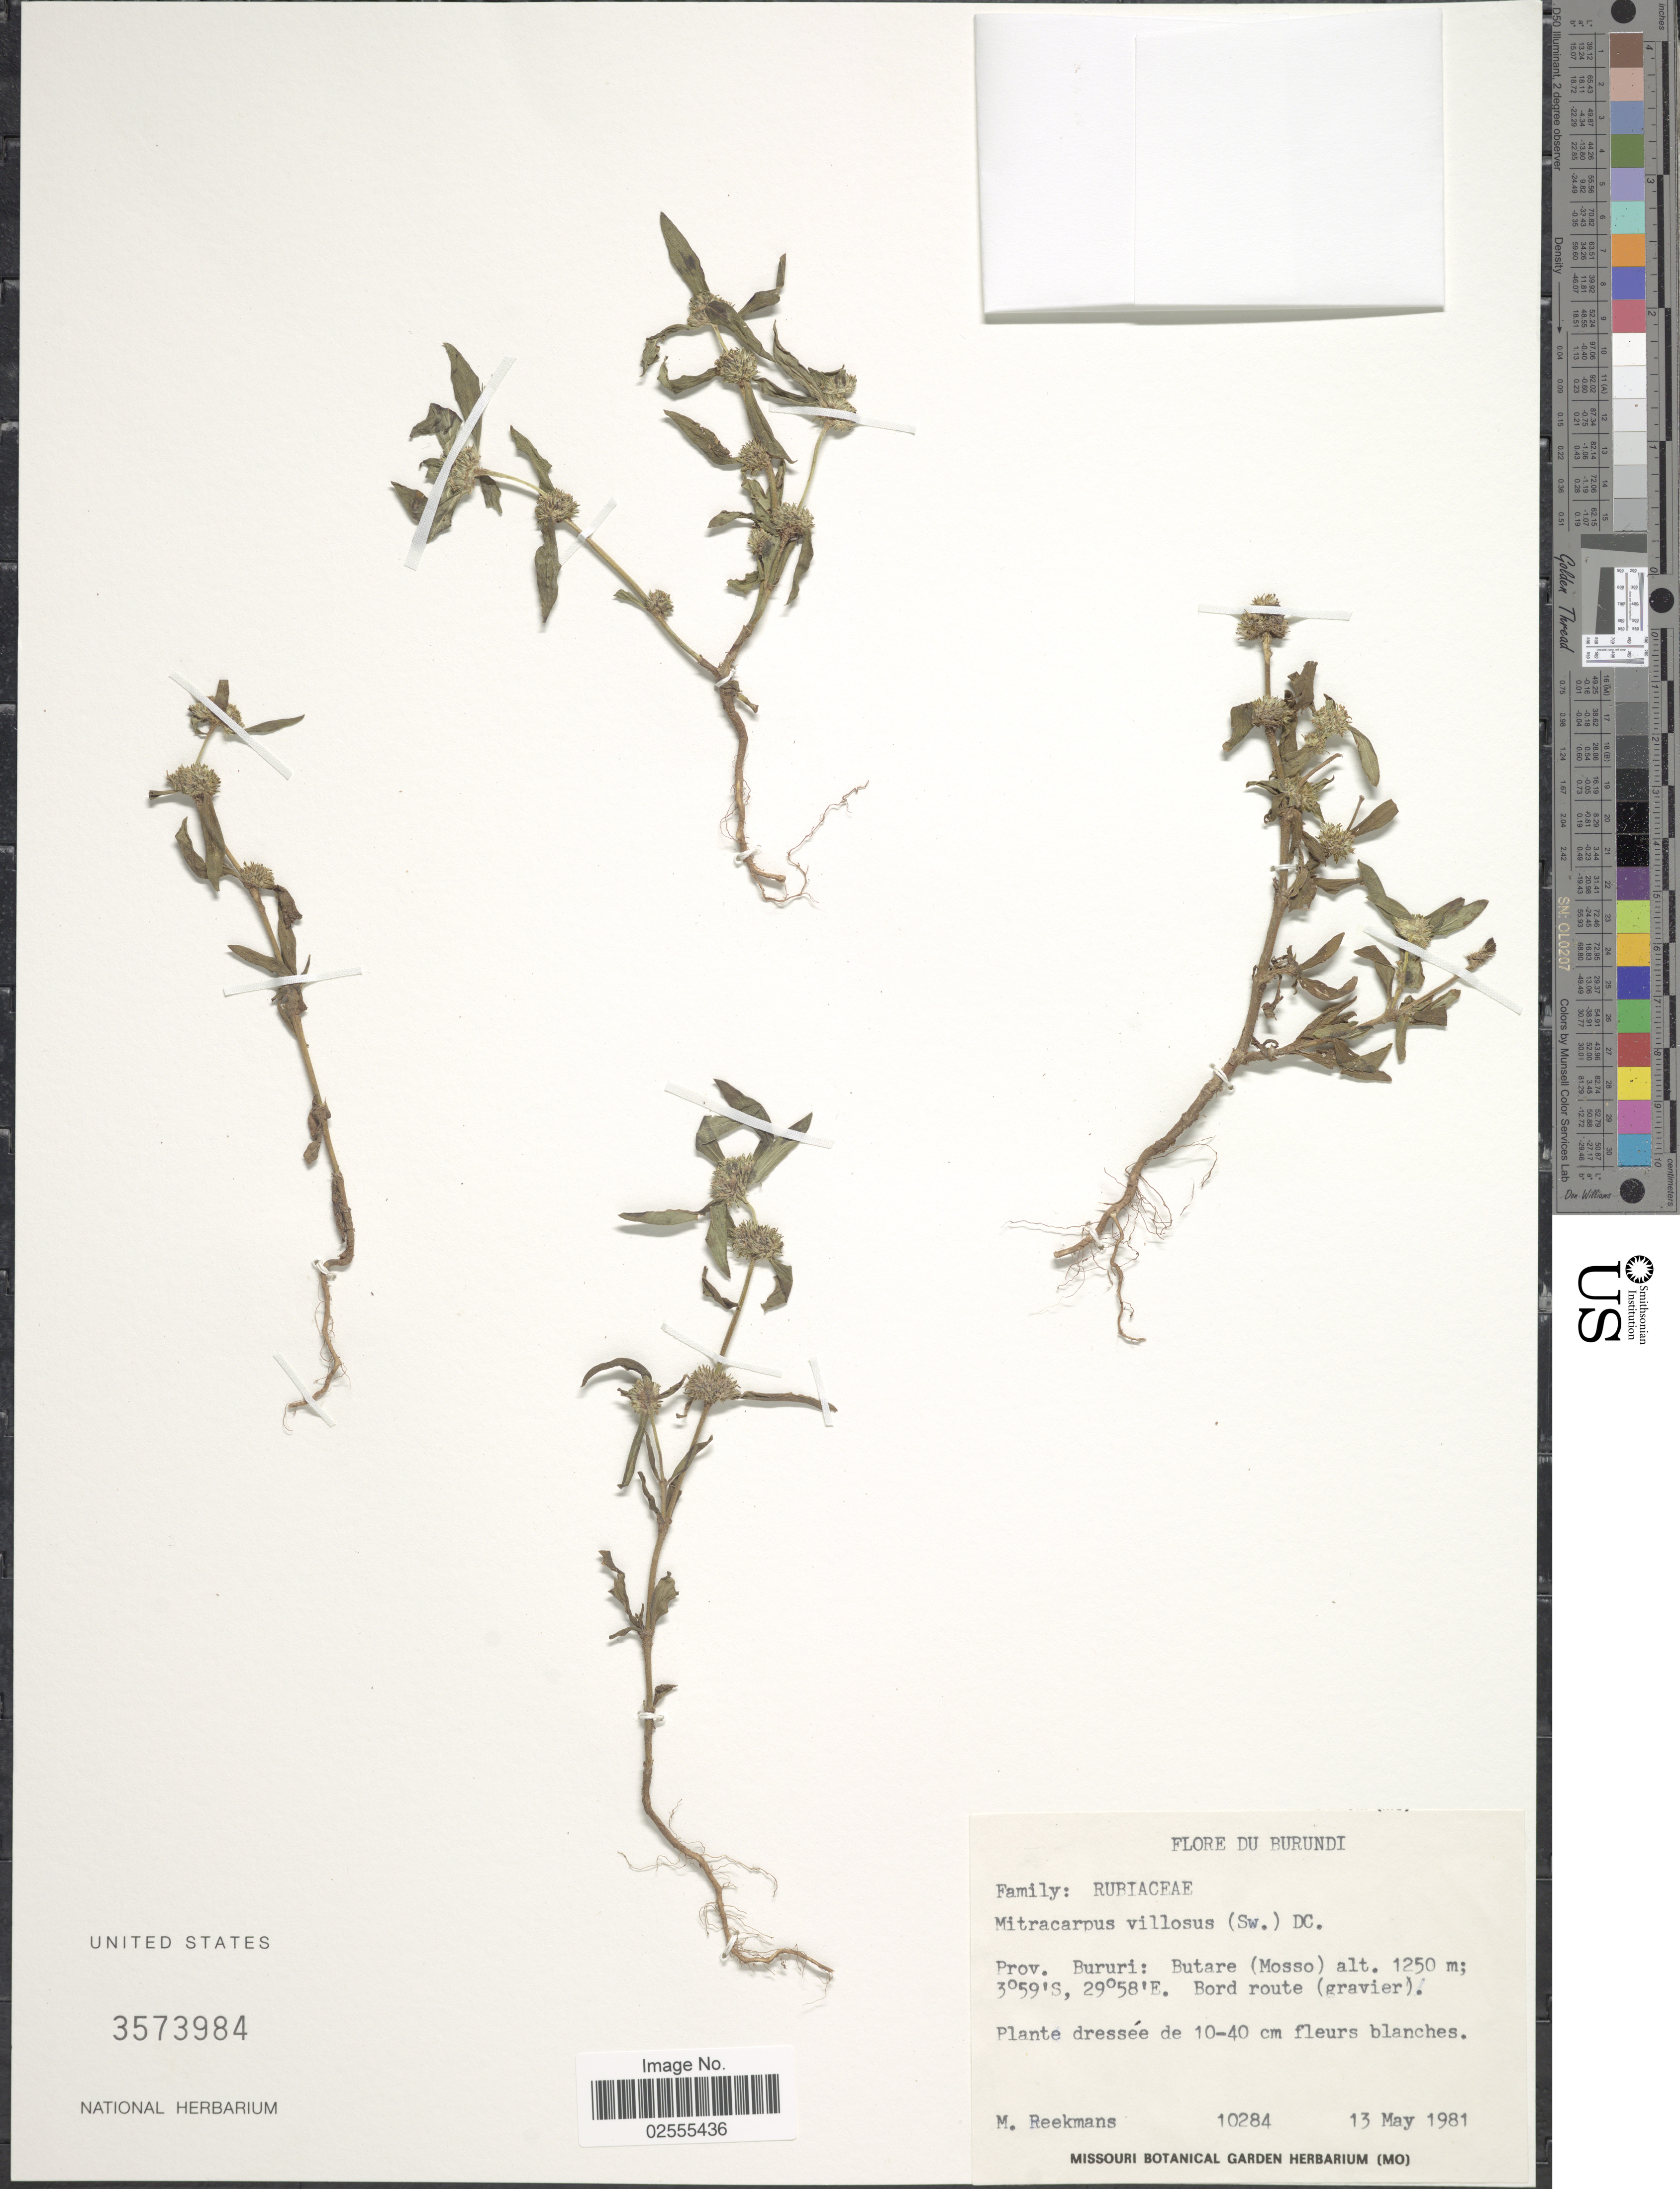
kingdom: Plantae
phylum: Tracheophyta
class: Magnoliopsida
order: Gentianales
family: Rubiaceae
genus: Mitracarpus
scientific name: Mitracarpus hirtus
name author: (L.) DC.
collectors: M. Reekmans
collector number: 10284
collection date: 1981-05-13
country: Burundi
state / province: Bururi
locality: Butare (Mosso), Bord route (gravier).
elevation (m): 1250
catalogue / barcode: US 3573984